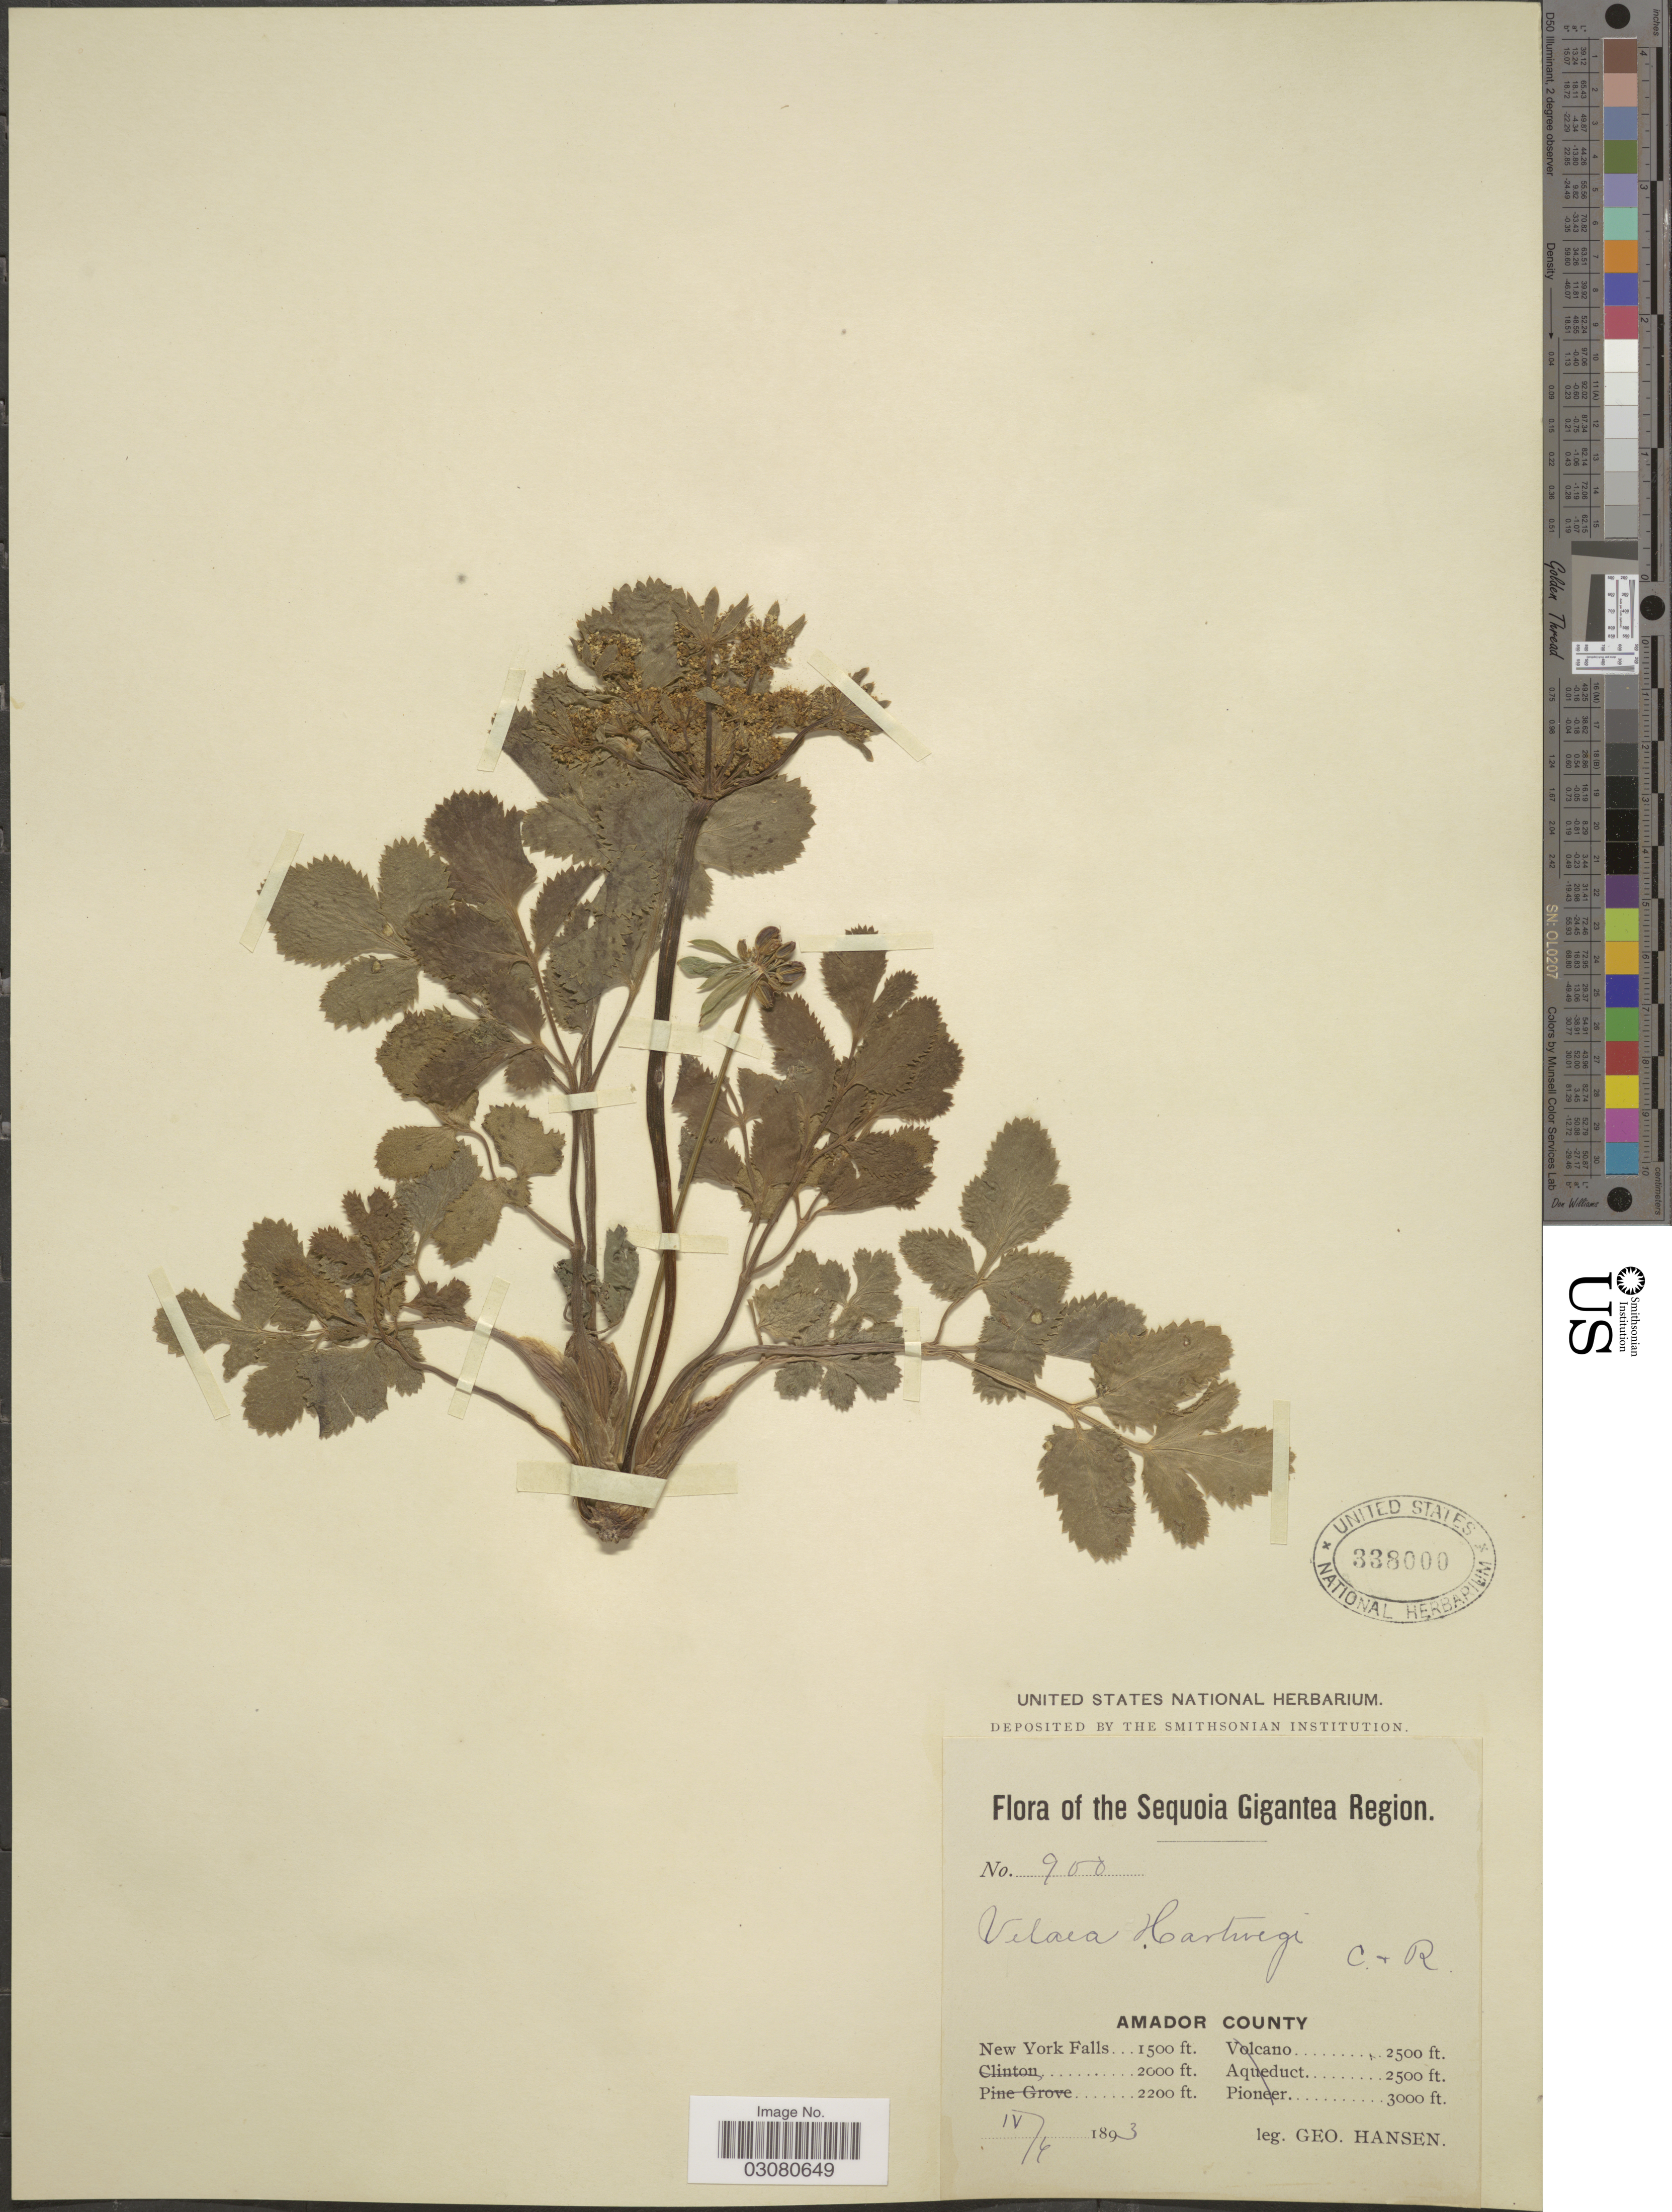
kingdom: Plantae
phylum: Tracheophyta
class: Magnoliopsida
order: Apiales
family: Apiaceae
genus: Drudeophytum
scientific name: Drudeophytum hartwegii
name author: (A. Gray) J.M. Coult. & Rose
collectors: G. Hansen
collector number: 900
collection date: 1893-04-04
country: United States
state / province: California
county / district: Amador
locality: Sequoia Gigantea Region. Amador County. New York Falls.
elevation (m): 457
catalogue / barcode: US 338000